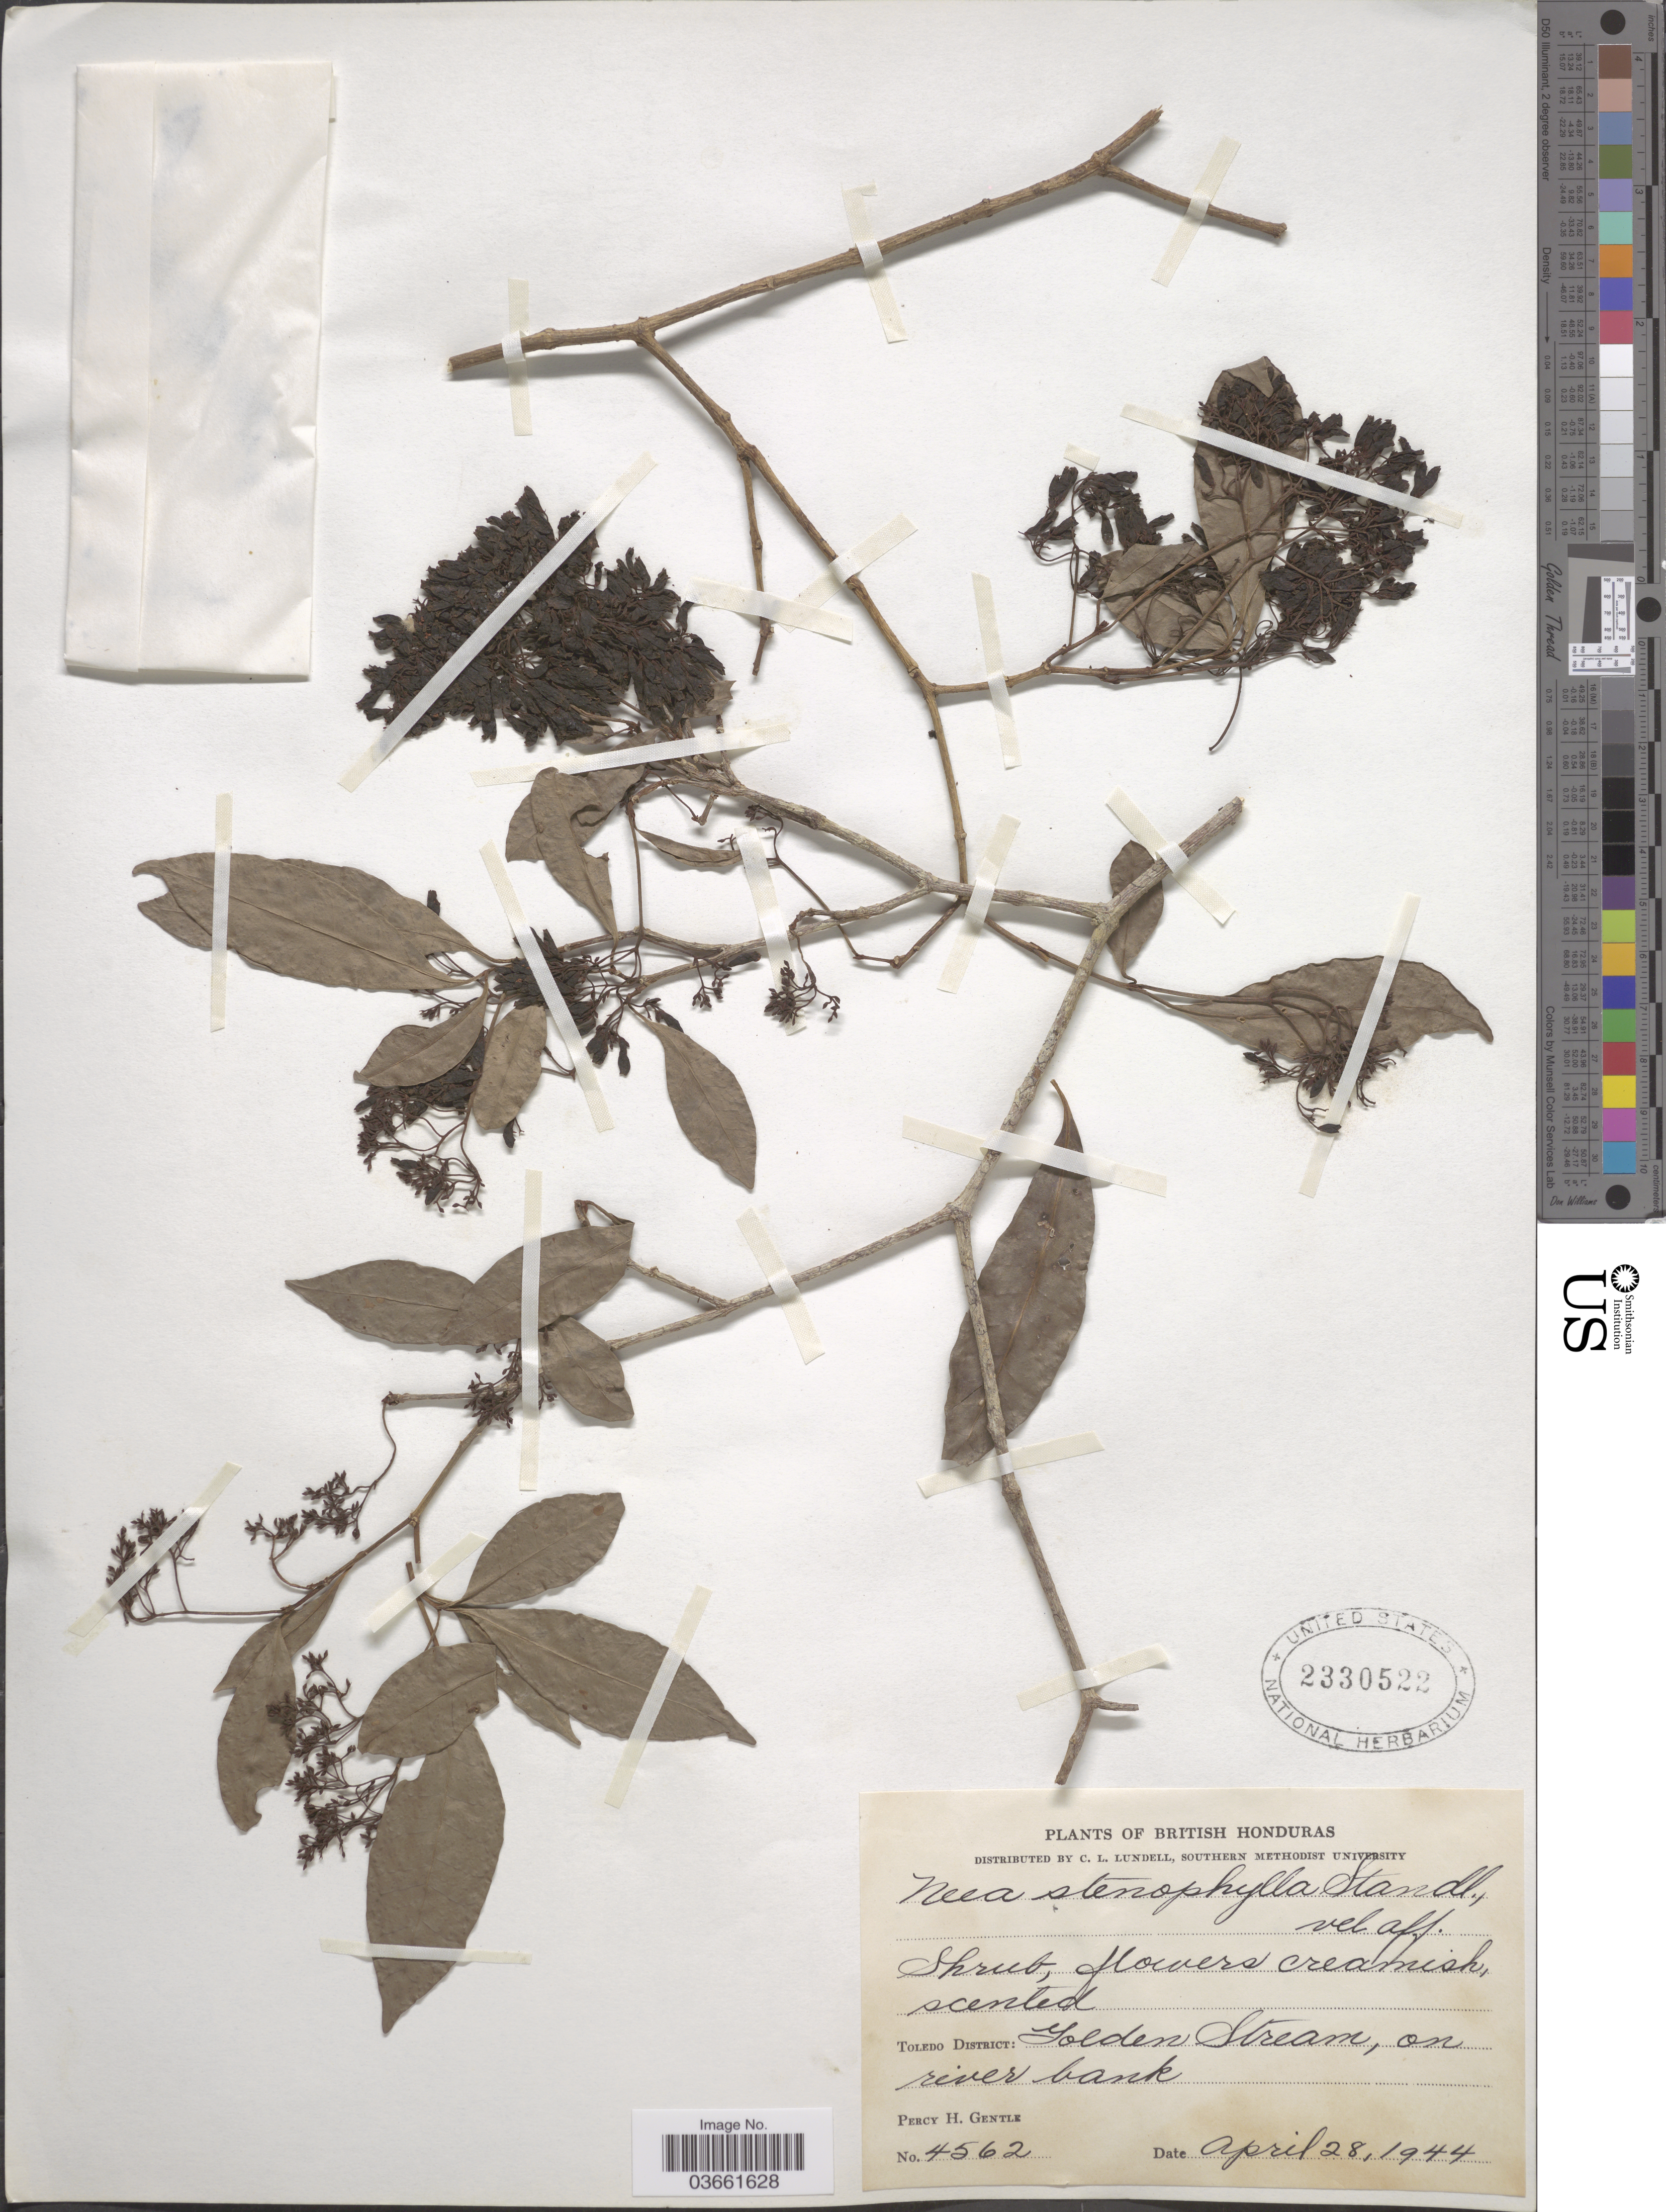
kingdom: Plantae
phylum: Tracheophyta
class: Magnoliopsida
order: Caryophyllales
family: Nyctaginaceae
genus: Neea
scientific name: Neea stenophylla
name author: Standl.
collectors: P. H. Gentle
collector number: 4562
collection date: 1944-04-28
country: Belize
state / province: Toledo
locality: Toledo District: Golden Stream, on river bank.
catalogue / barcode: US 2330522